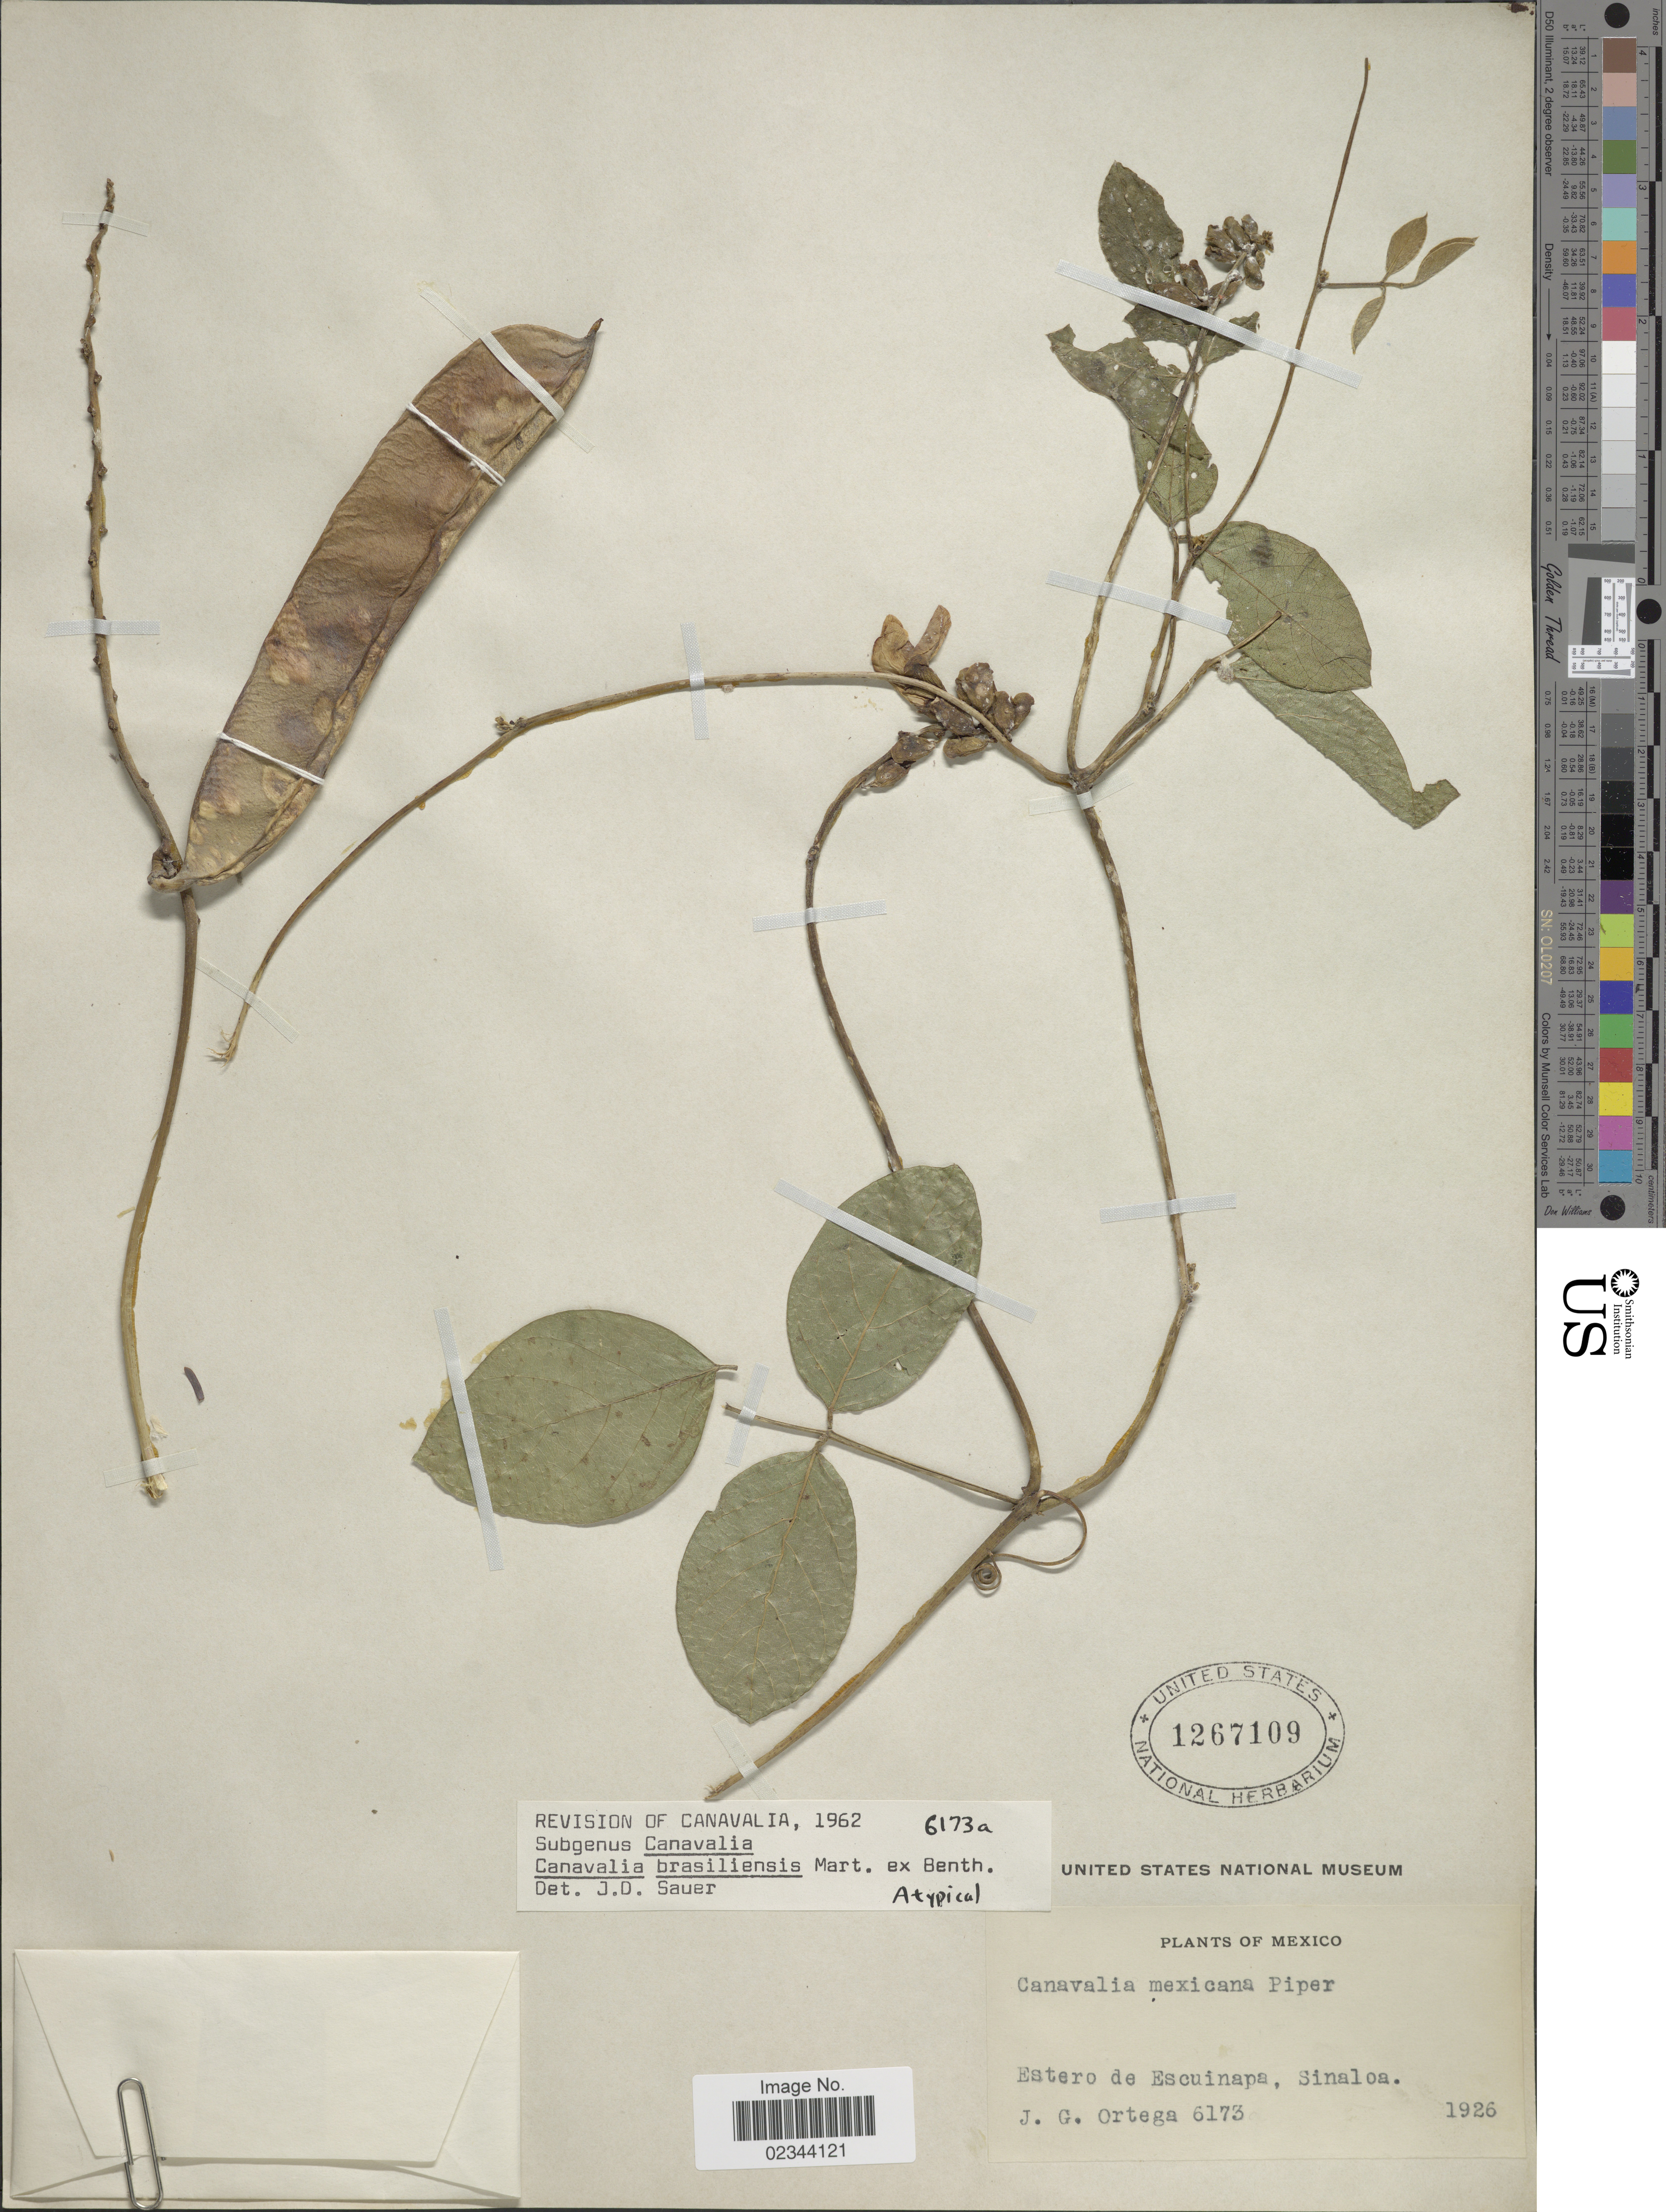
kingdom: Plantae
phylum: Tracheophyta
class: Magnoliopsida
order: Fabales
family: Fabaceae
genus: Canavalia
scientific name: Canavalia brasiliensis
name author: Mart. ex Benth.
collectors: J. Ortega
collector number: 6173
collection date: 1926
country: Mexico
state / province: Sinaloa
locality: Estero de Escuinapa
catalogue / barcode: US 1267109